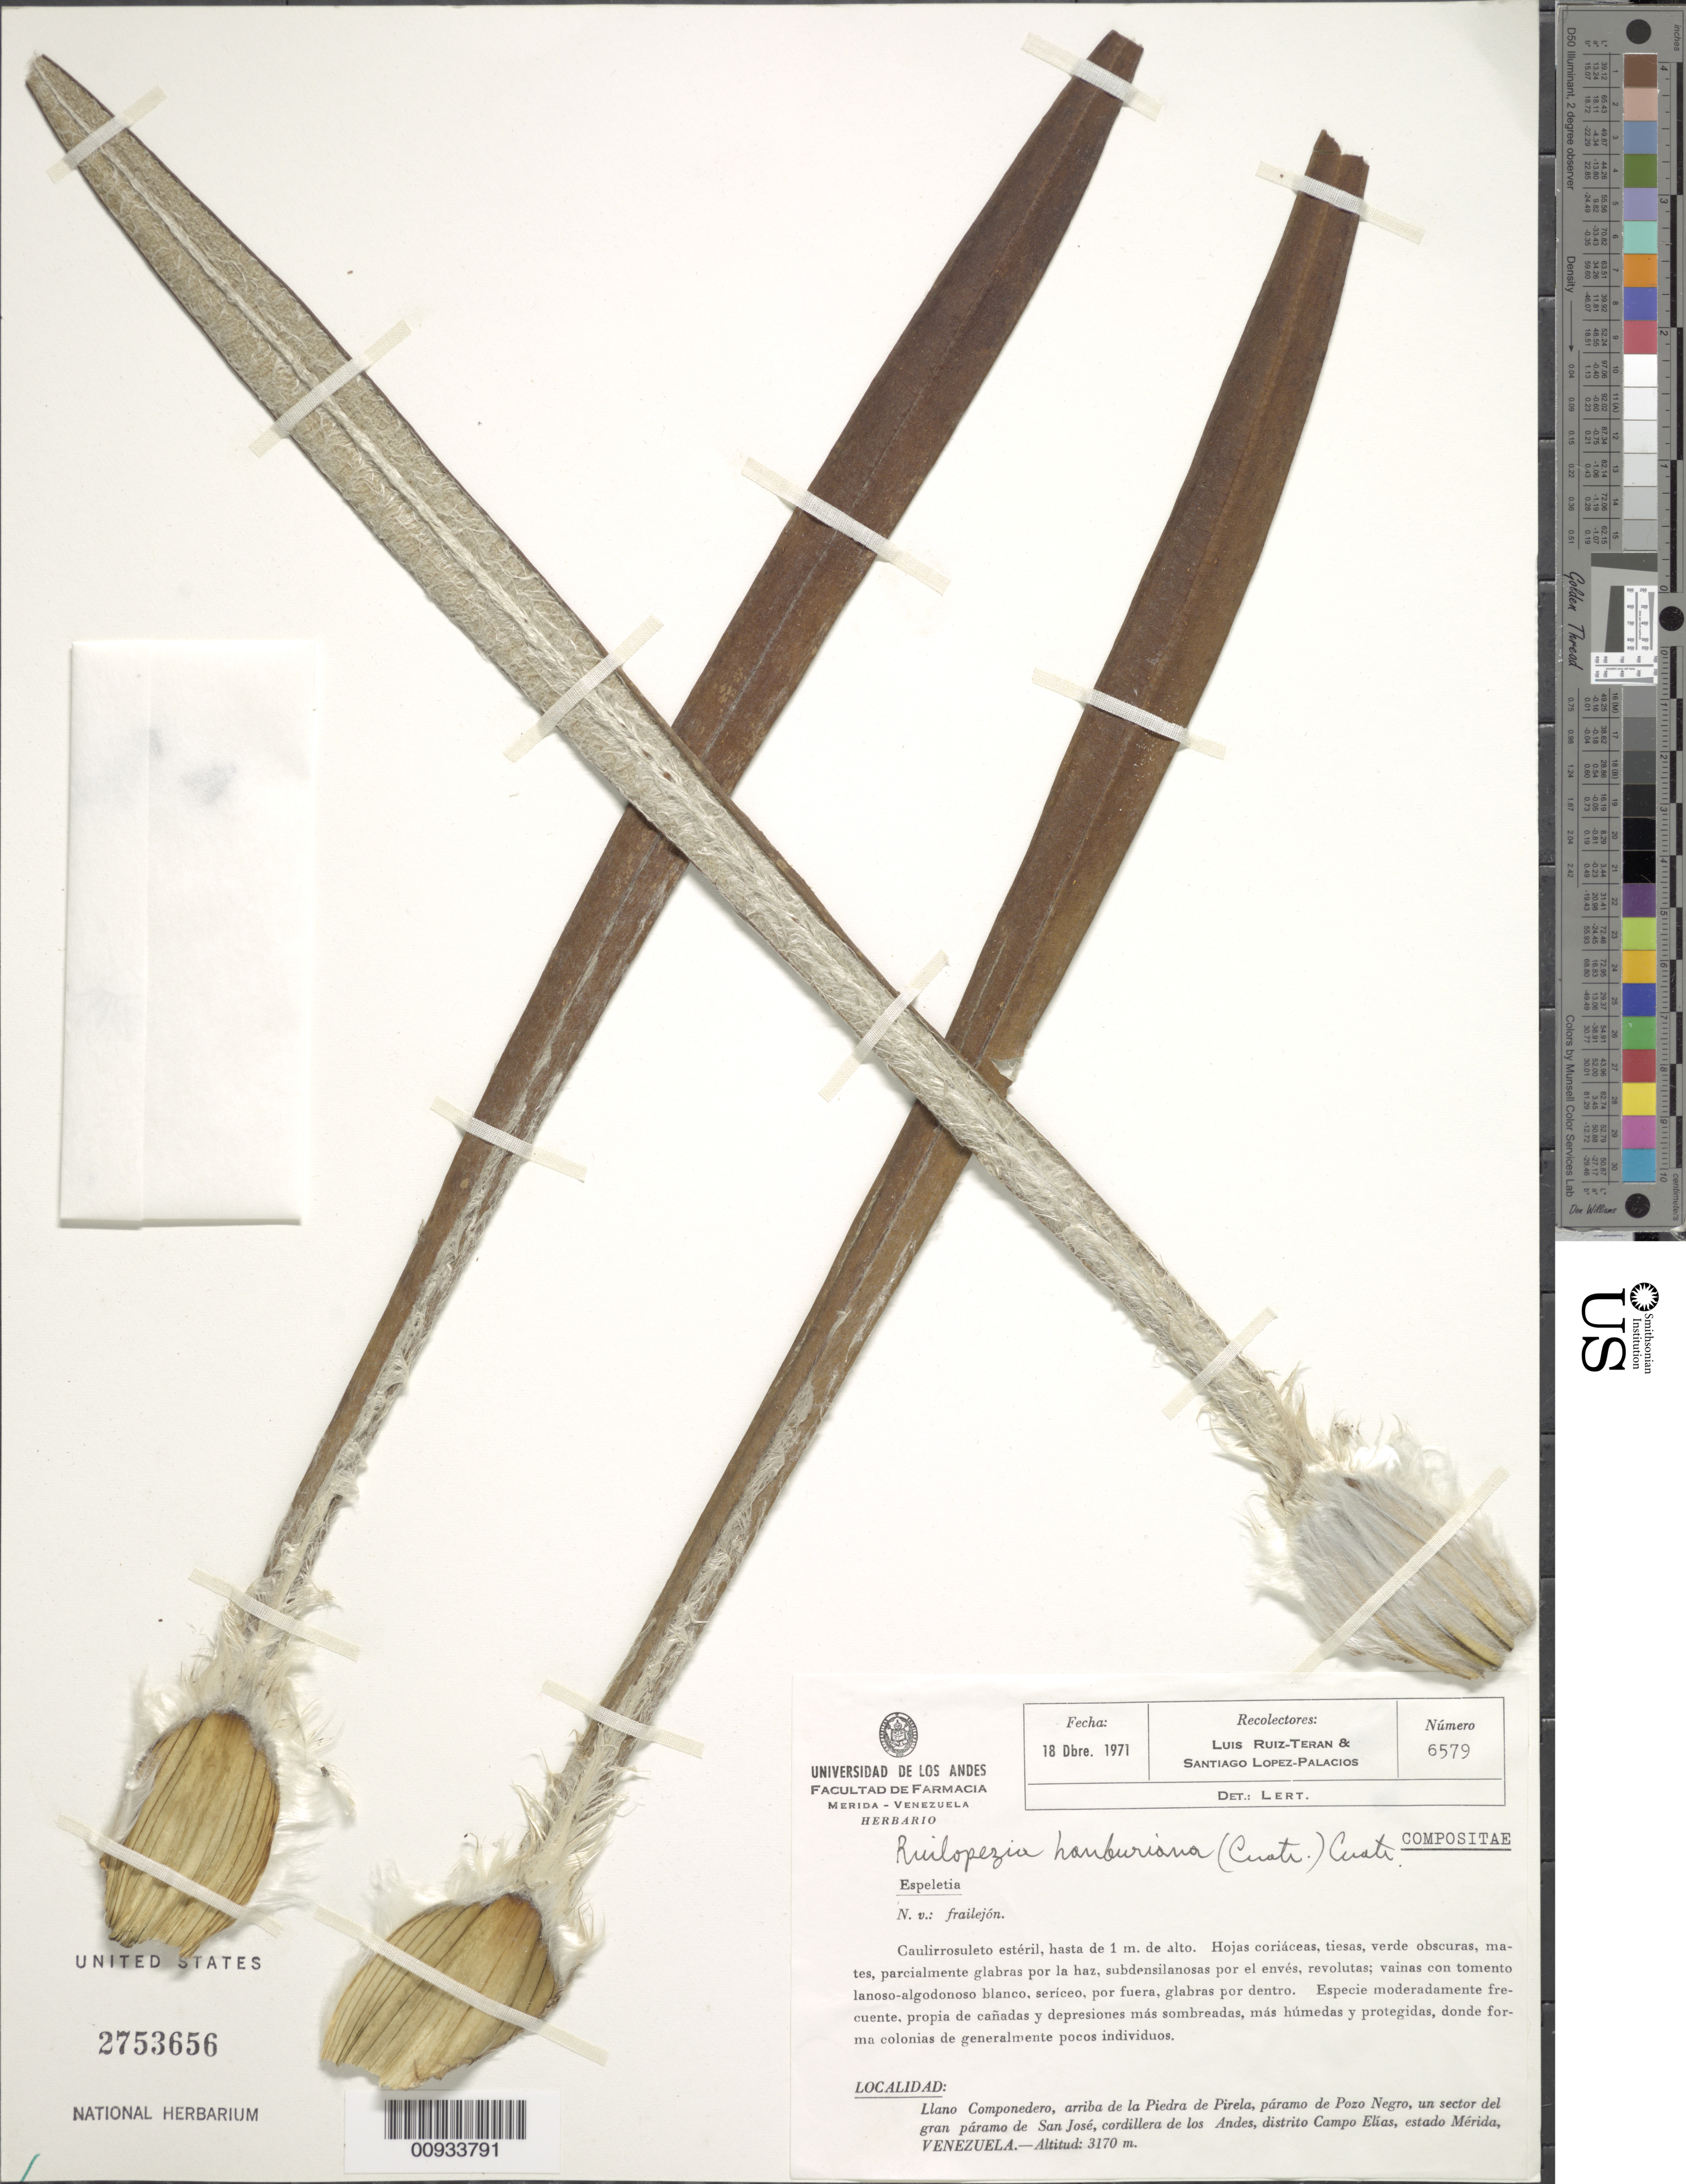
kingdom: Plantae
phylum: Tracheophyta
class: Magnoliopsida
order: Asterales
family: Asteraceae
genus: Ruilopezia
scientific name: Ruilopezia hanburiana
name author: (Cuatrec.) Cuatrec.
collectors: L. Teran & S. López-Palacios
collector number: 6579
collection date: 1971-12-18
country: Venezuela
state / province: Mérida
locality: Llano Componedero, arriba de la Piedra de Pirela, paramo de Pozo Negro, un sector del gran paramo de San Jose, Cordillera de Los Andes, Distrito Campo Elias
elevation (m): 3170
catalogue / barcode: US 2753656